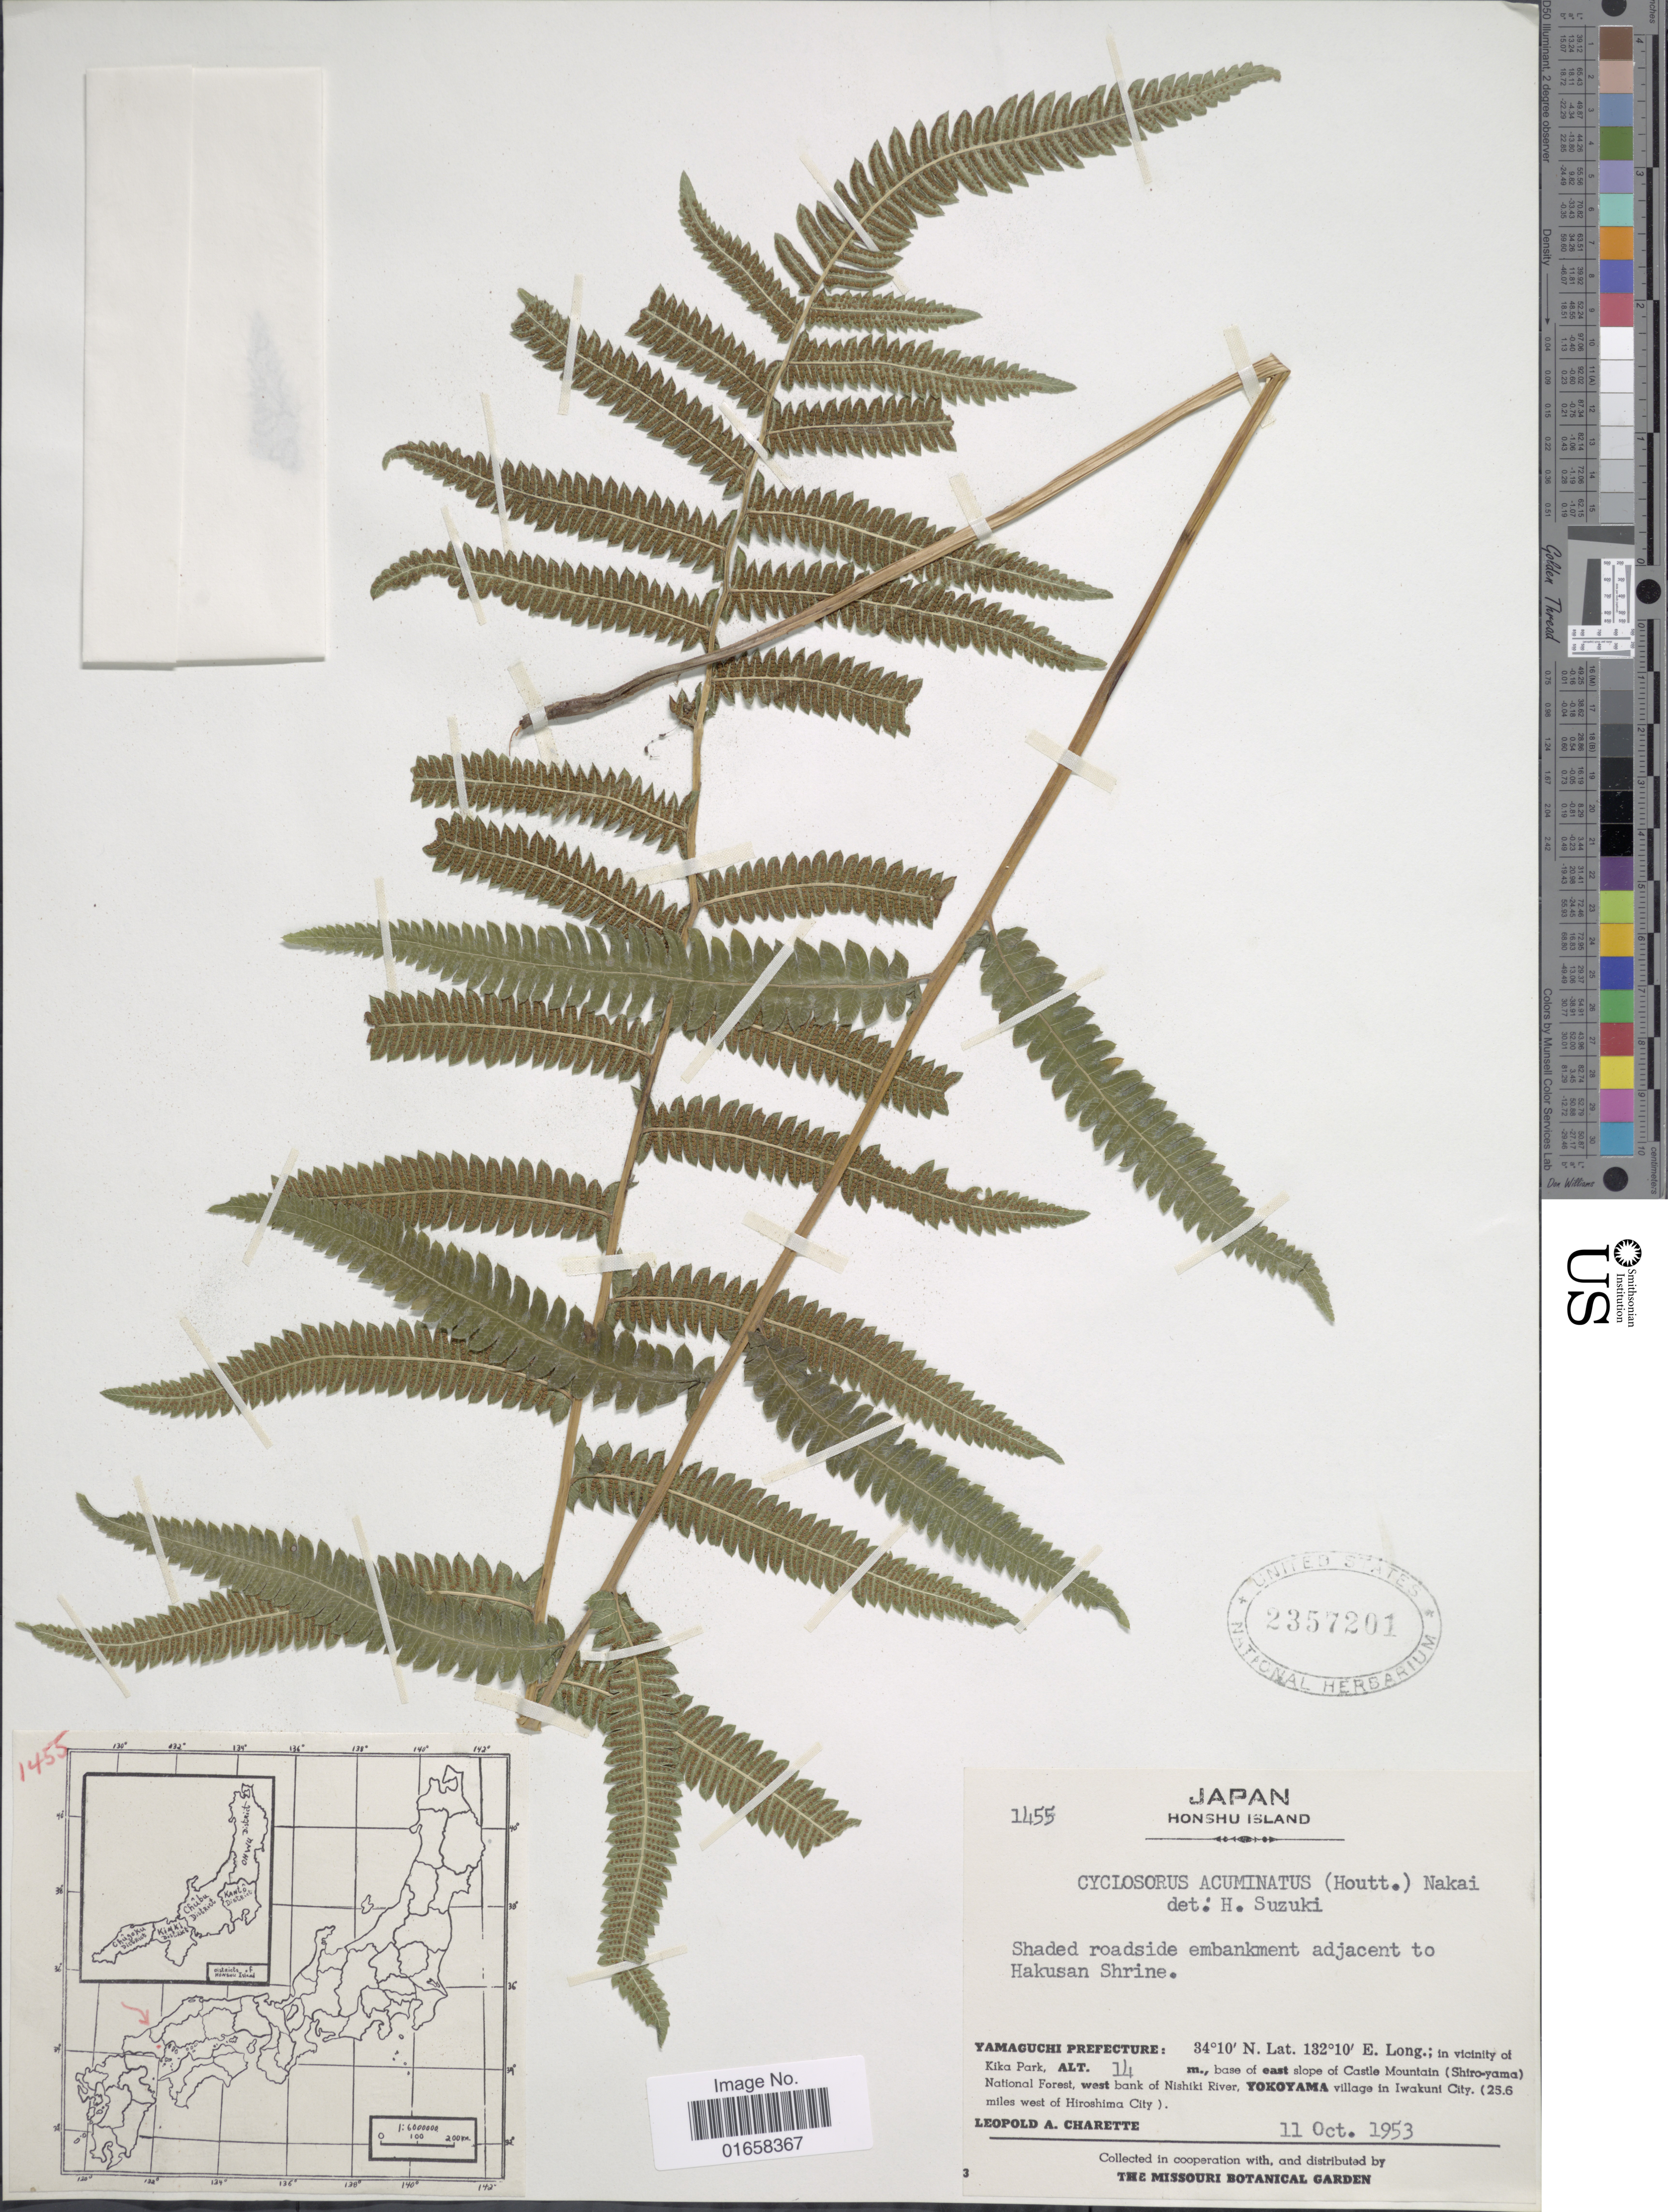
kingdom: Plantae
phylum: Tracheophyta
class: Polypodiopsida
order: Polypodiales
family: Thelypteridaceae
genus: Christella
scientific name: Christella acuminata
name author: (Houtt.) H. Lév.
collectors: L. A. Charette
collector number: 1455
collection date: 1953-10-11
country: Japan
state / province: Yamaguti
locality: Honshu Island. Yamaguchi Prefecture. In vicinity of Kika Park, base of east slope of Castle Mountain (Shiro-yama) National Forest, west bank of Nishiki River, Yokoyama village in Iwakuni City. (25.6 miles west of Hiroshima City)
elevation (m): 14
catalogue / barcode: US 2357201